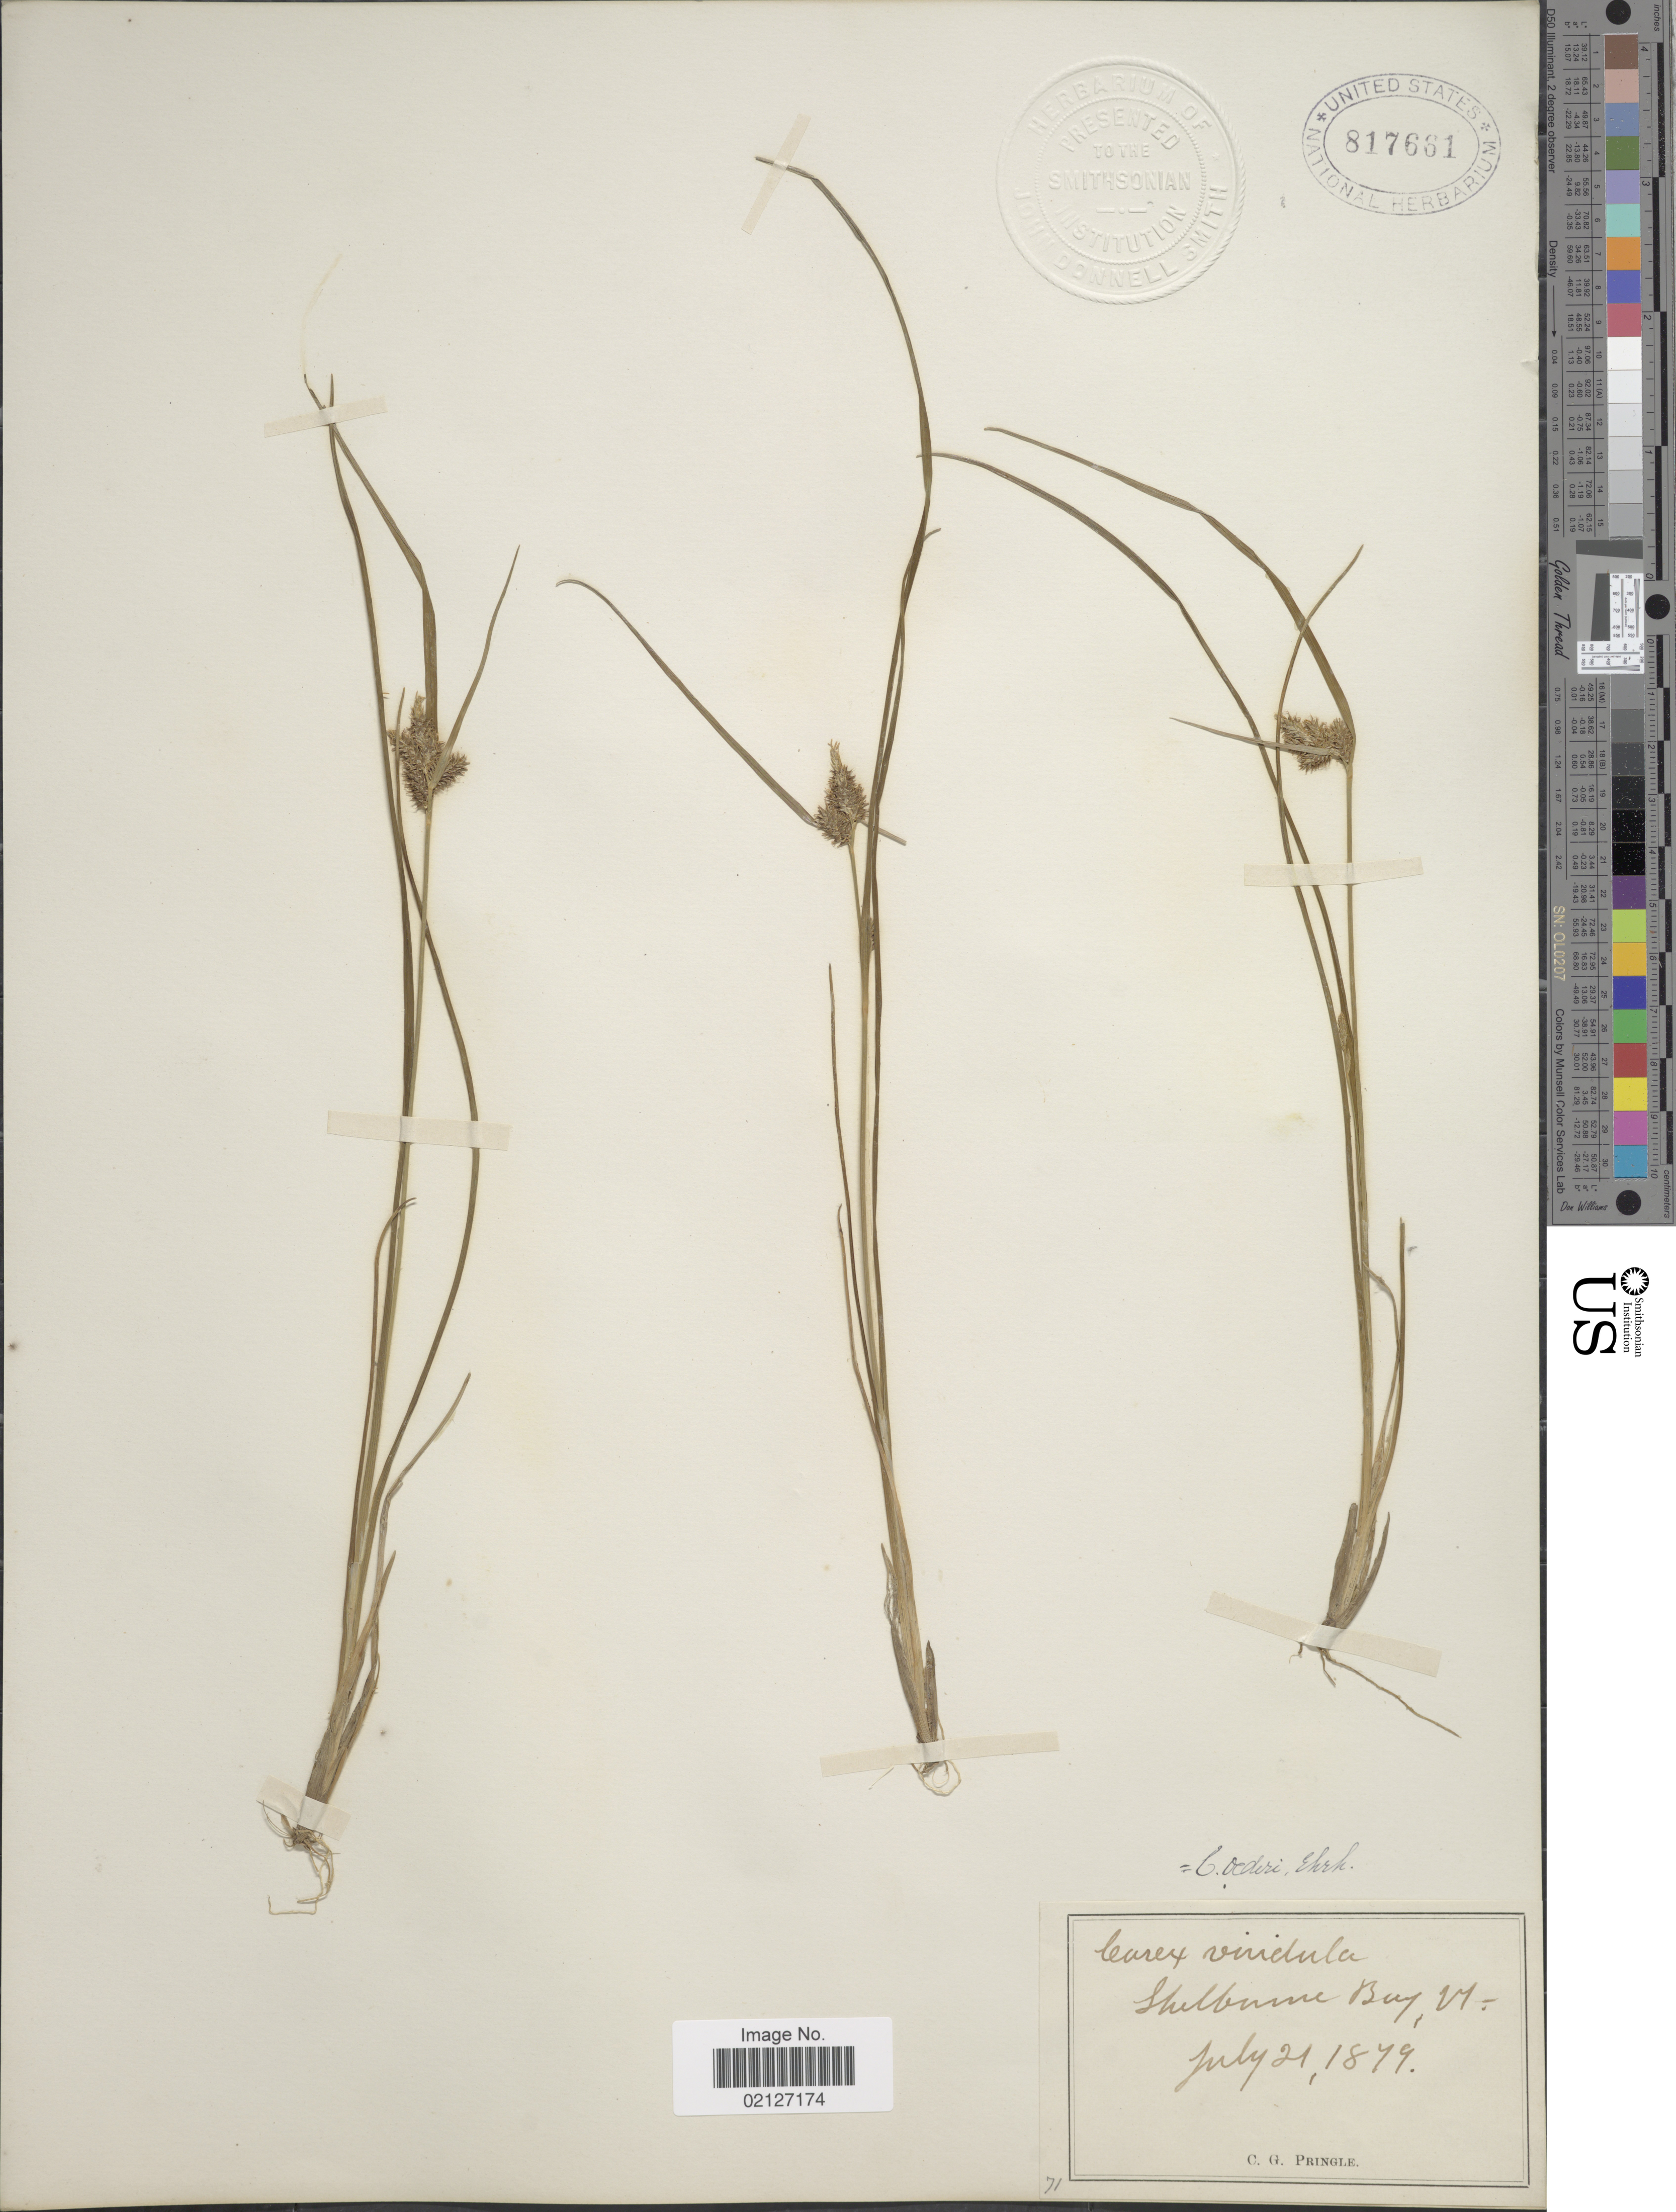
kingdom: Plantae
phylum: Tracheophyta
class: Liliopsida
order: Poales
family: Cyperaceae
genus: Carex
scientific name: Carex oederi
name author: Retz.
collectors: C. G. Pringle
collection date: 1879-07-21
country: United States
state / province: Vermont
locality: Shelburne Bay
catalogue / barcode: US 817681